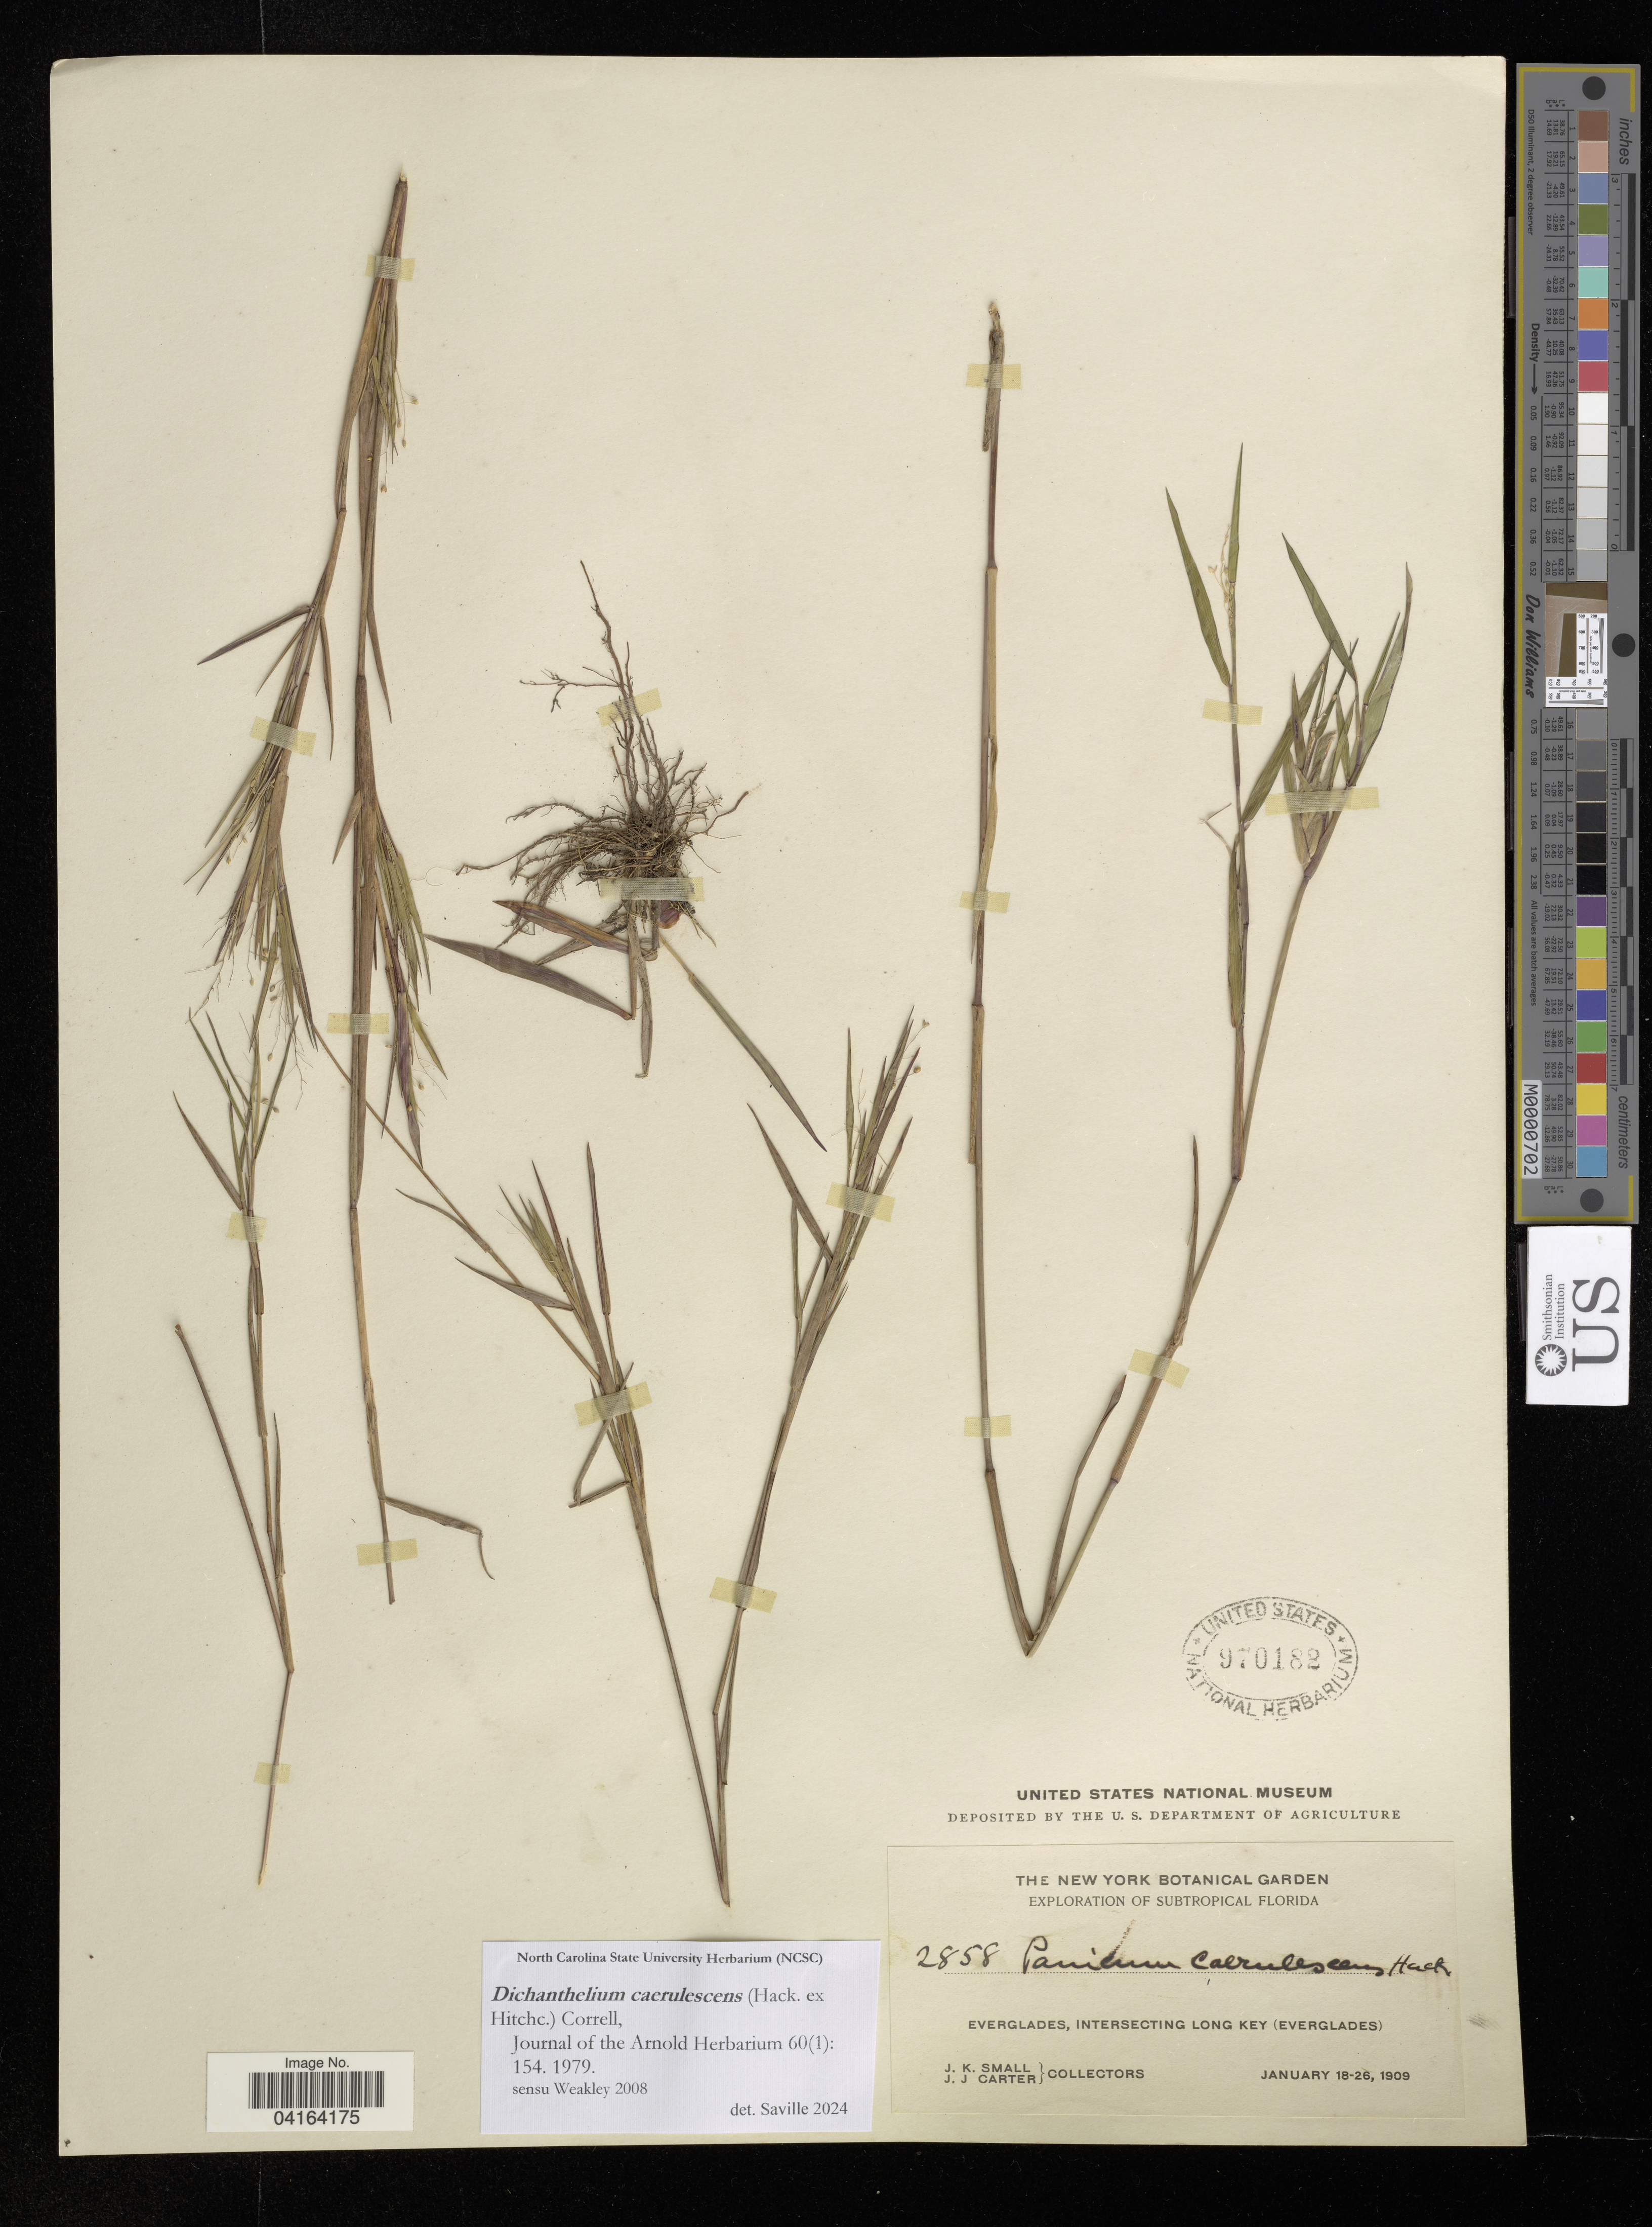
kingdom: Plantae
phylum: Tracheophyta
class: Liliopsida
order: Poales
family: Poaceae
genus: Dichanthelium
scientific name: Dichanthelium caerulescens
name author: (Hack. ex Hitchc.) Correll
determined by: Saville, A. C., (NCSC), North Carolina State University (UNITED STATES)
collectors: J. K. Small & J. Carter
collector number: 2858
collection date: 1909-01-18/1909-01-26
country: United States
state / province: Florida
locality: Subtropical Florida. Everglades, Intersecting Long Key (Everglades).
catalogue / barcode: US 970182